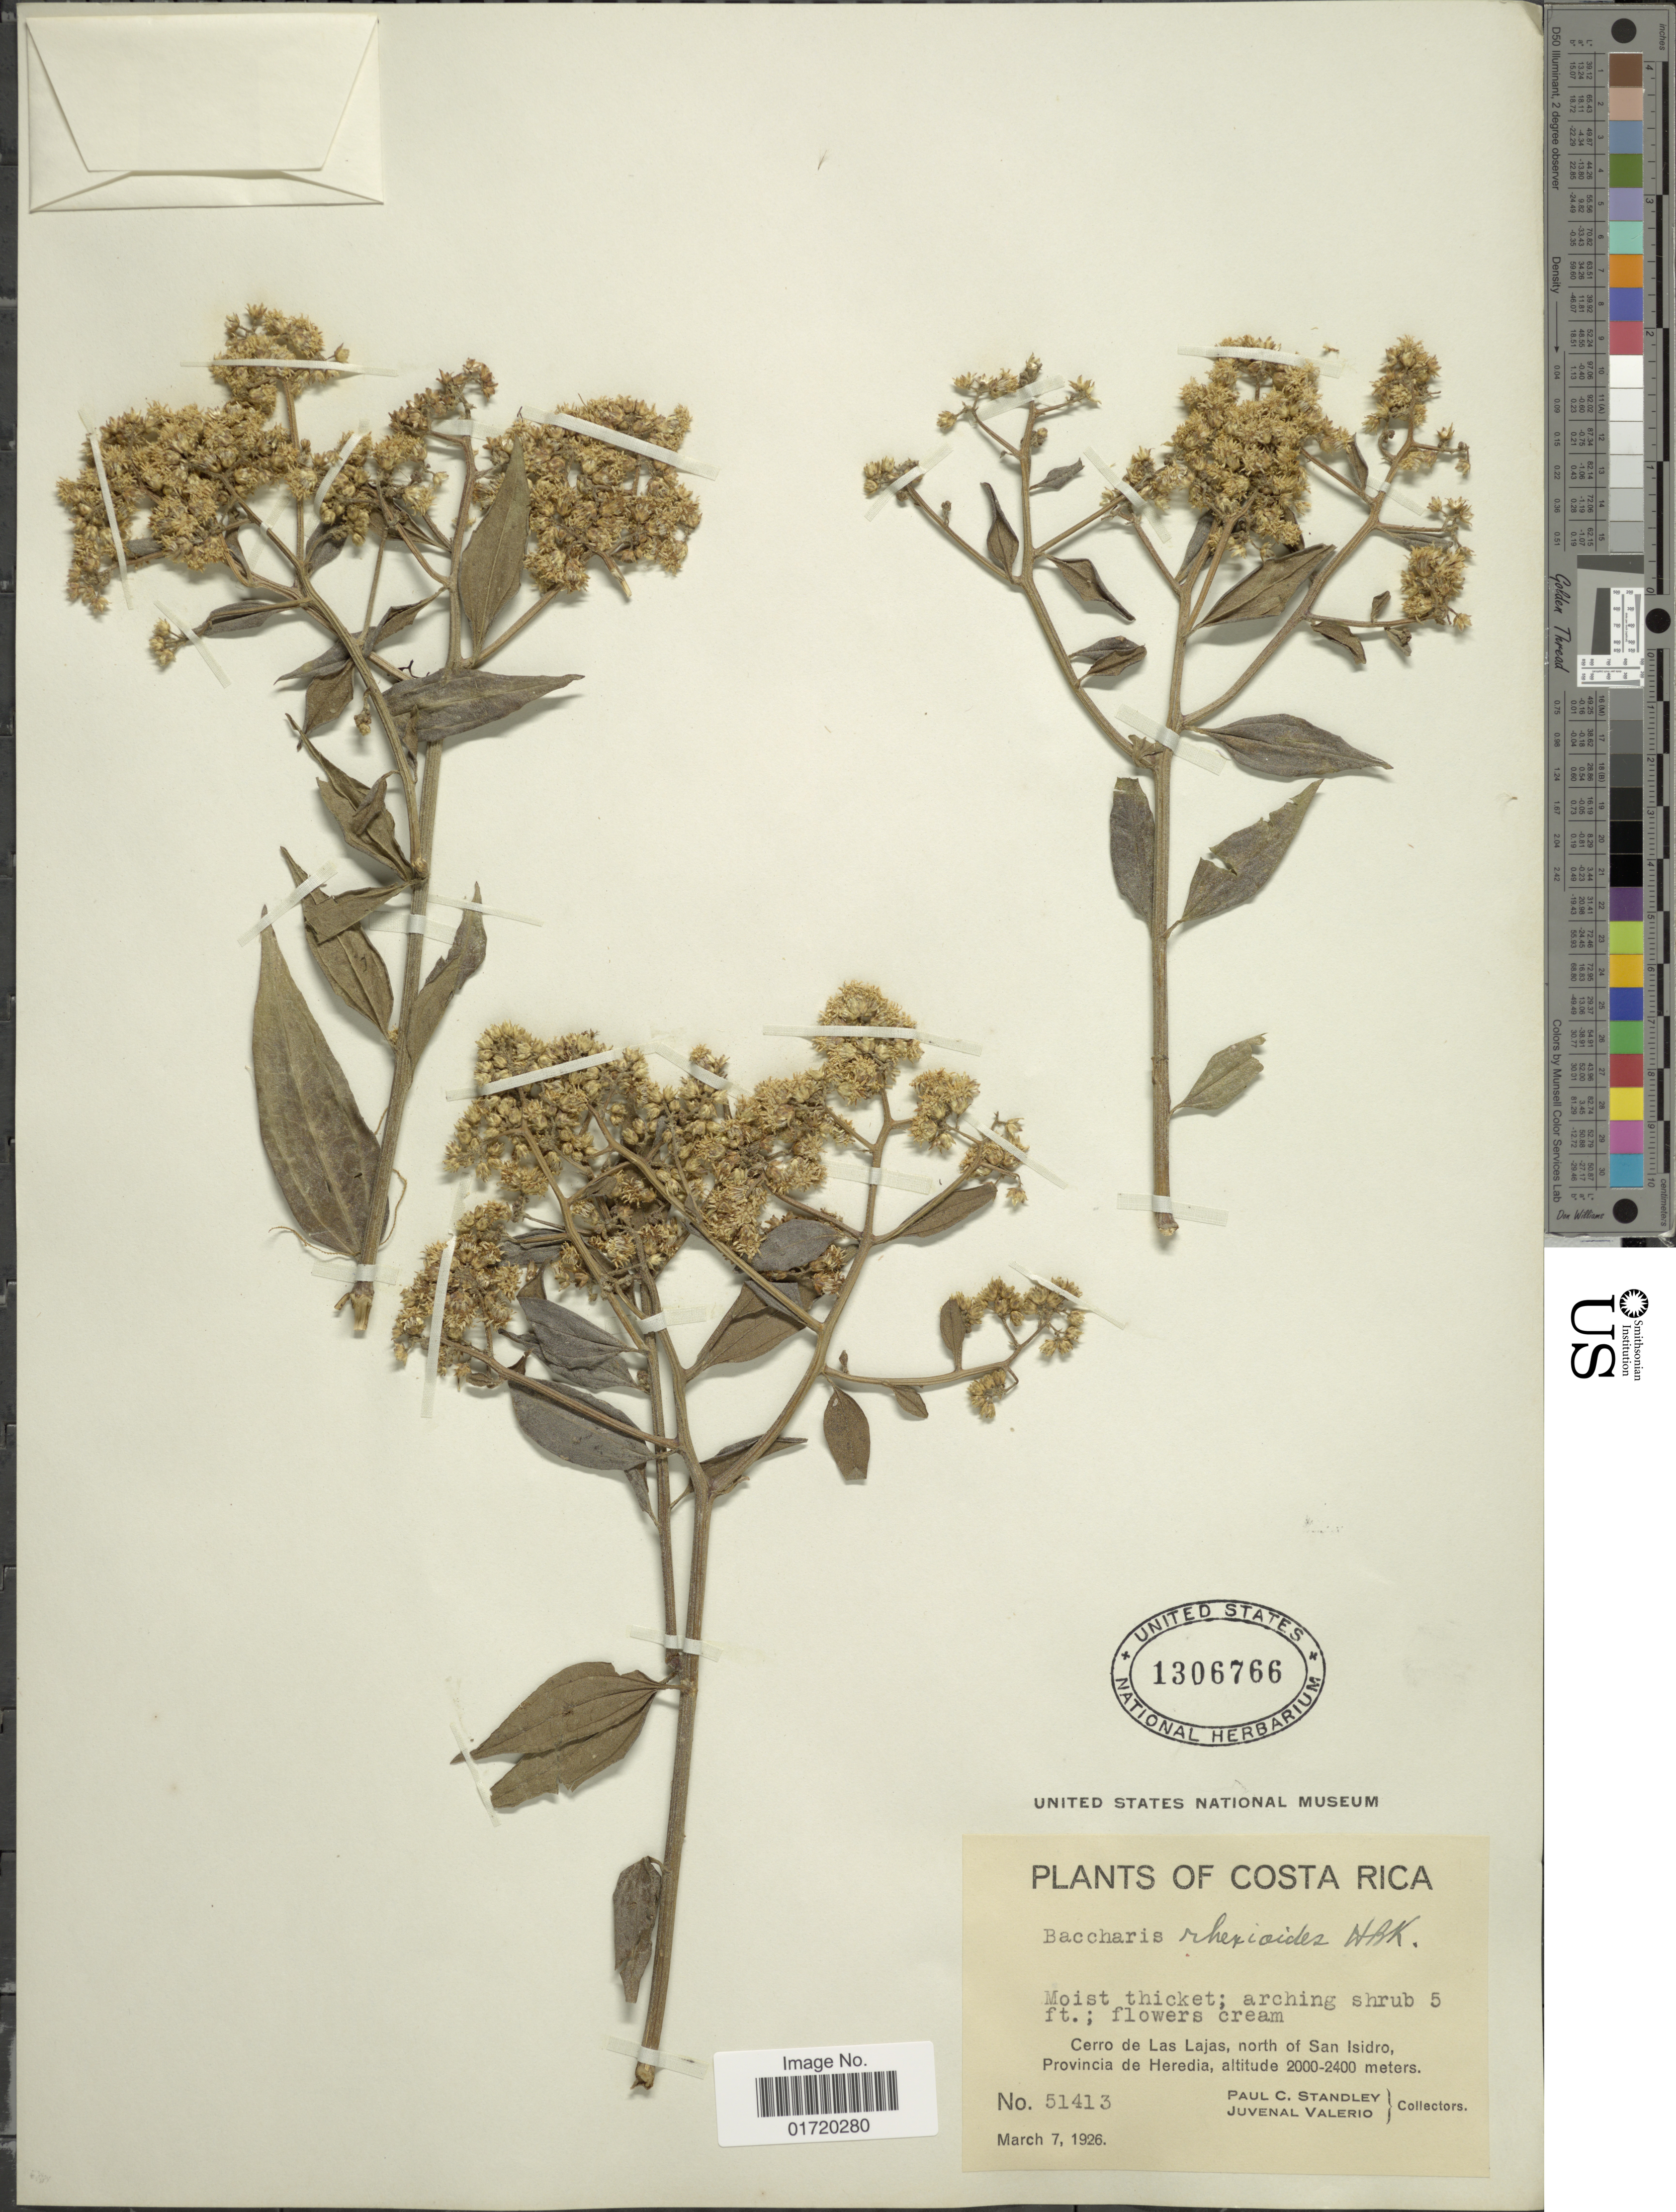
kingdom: Plantae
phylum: Tracheophyta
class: Magnoliopsida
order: Asterales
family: Asteraceae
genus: Baccharis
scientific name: Baccharis trinervis var. rhexioides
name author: (Kunth) Baker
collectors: P. C. Standley & J. Valerio R.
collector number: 51413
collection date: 1926-03-07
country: Costa Rica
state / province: Heredia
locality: Cerro de Las Lajas, north of San Isidro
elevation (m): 2000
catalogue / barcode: US 1306766